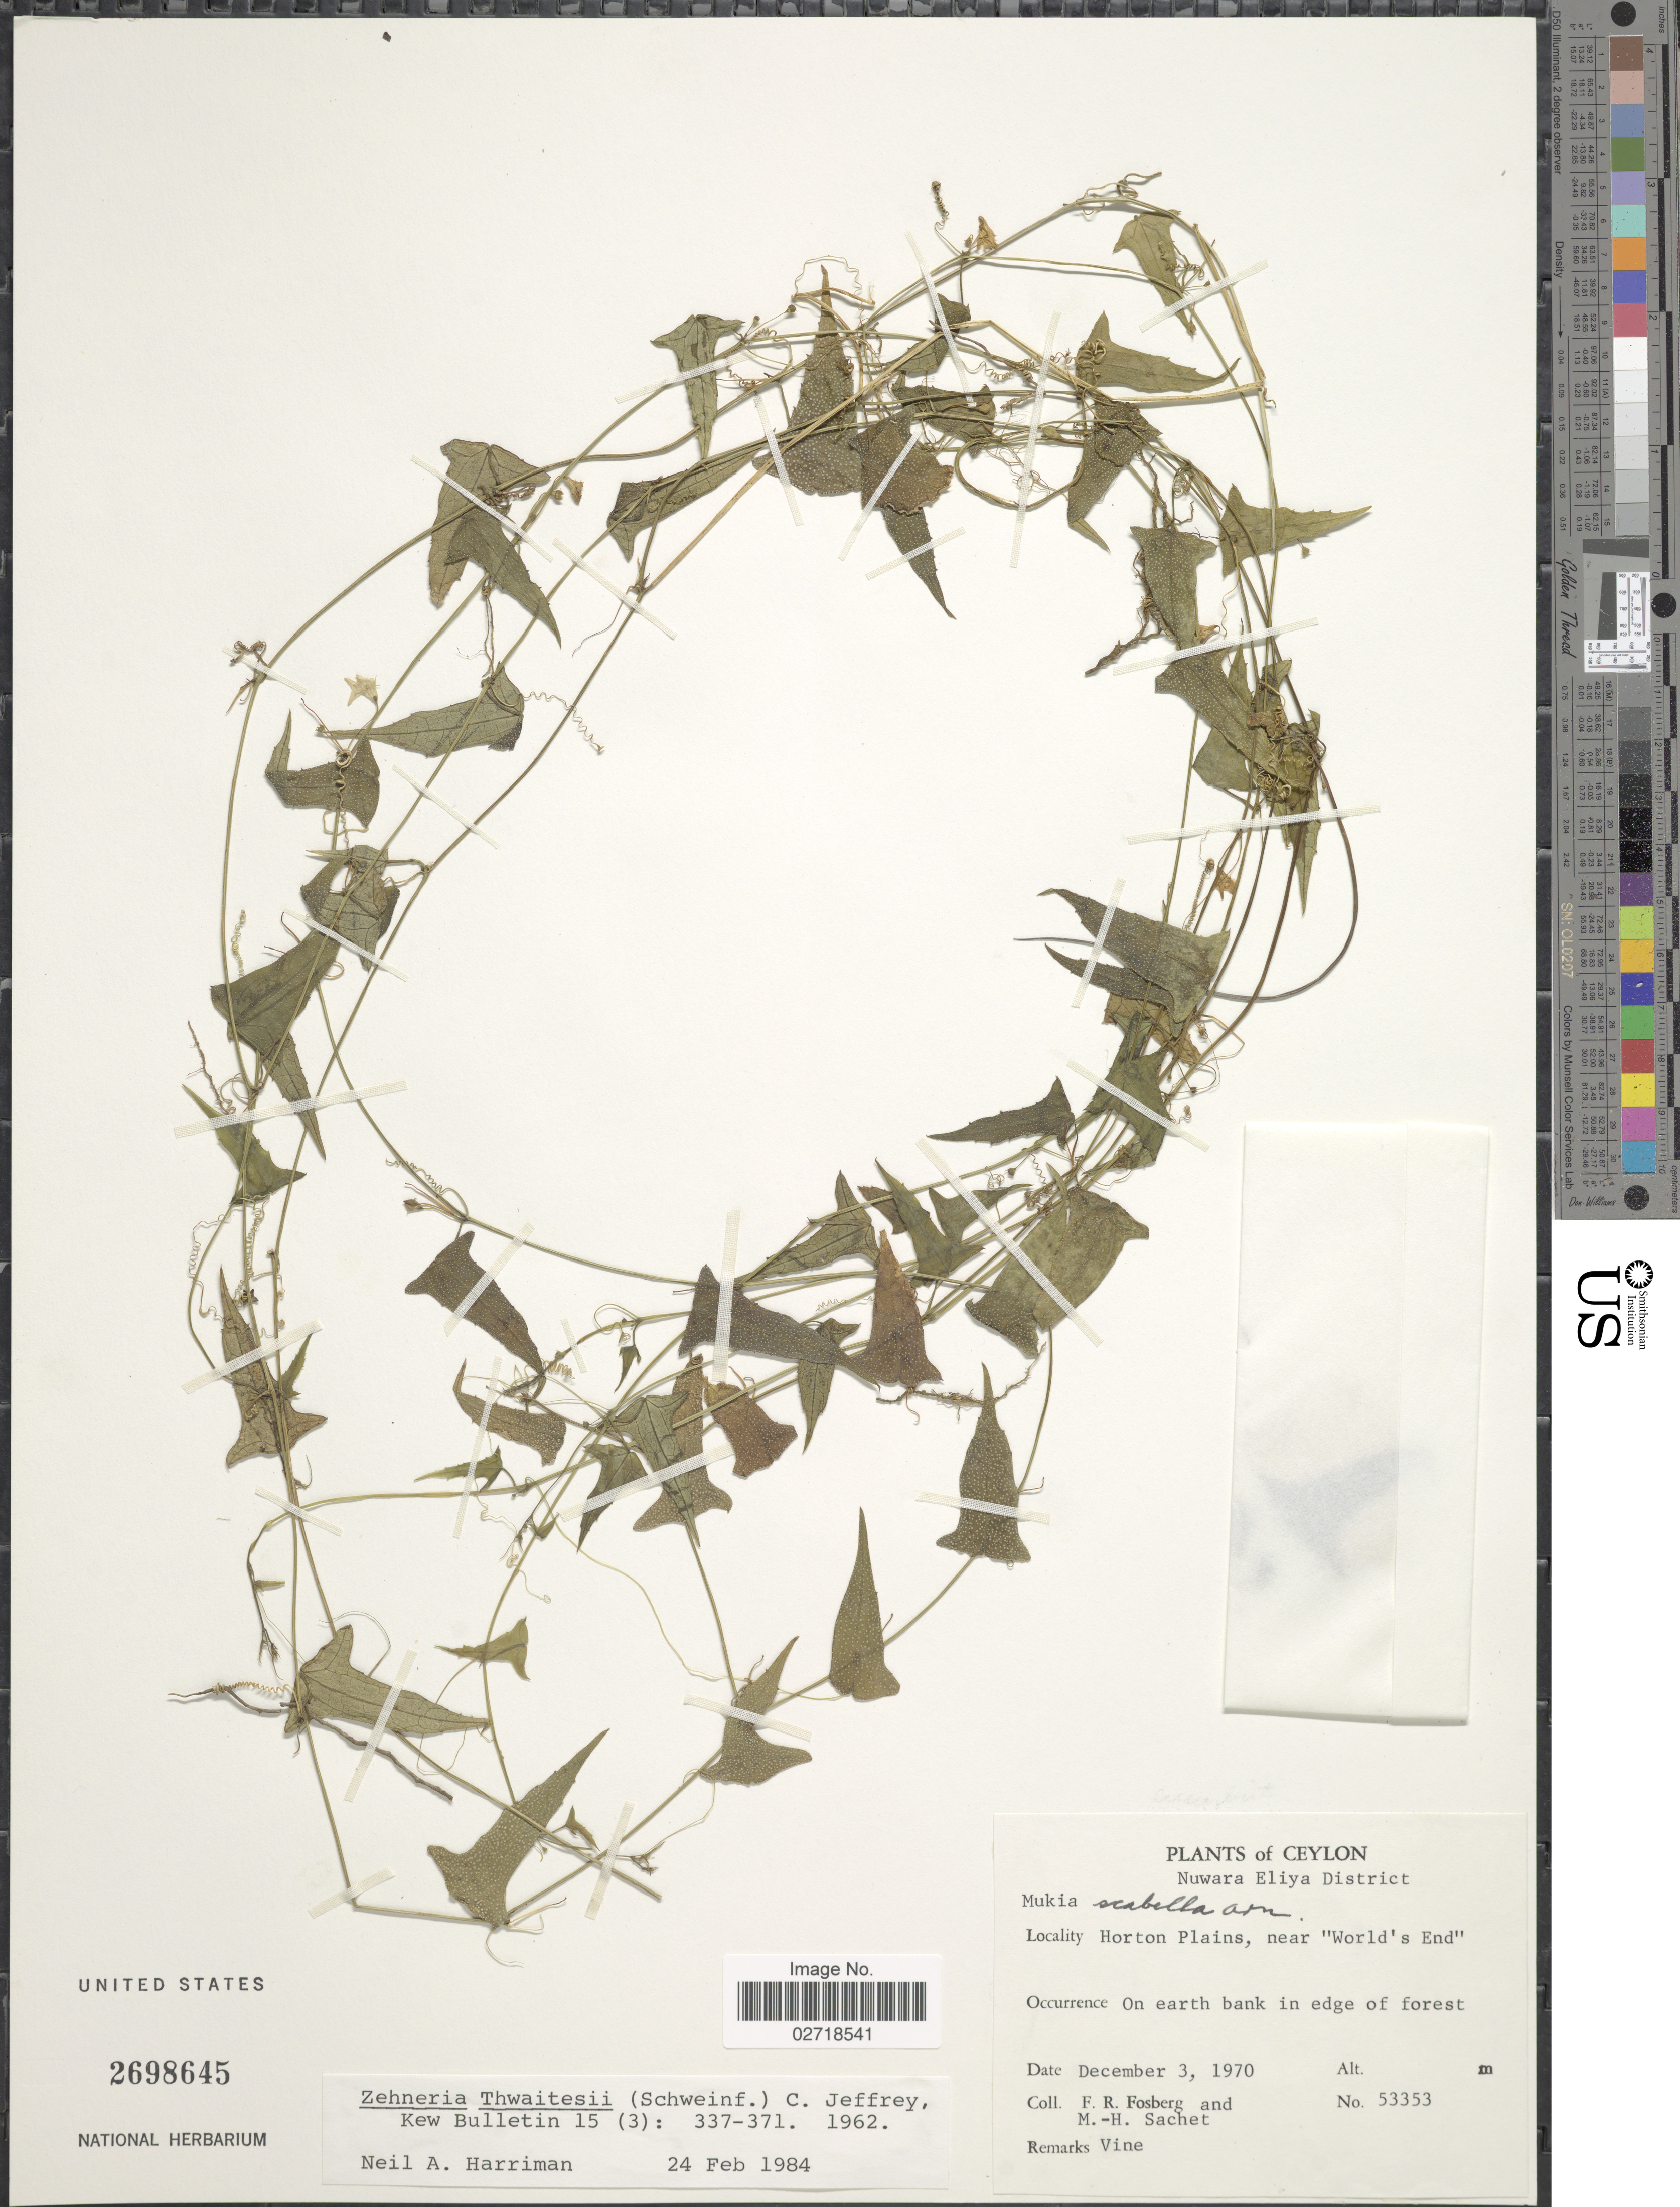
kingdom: Plantae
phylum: Tracheophyta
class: Magnoliopsida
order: Cucurbitales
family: Cucurbitaceae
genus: Zehneria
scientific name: Zehneria thwaitesii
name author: (Schweinf.) C. Jeffrey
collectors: F. R. Fosberg & M.-H. Sachet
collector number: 53353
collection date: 1970-12-03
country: Sri Lanka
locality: Ceylon, Nuwara Eliya District, Horton Plains, near "World's End"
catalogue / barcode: US 2698645